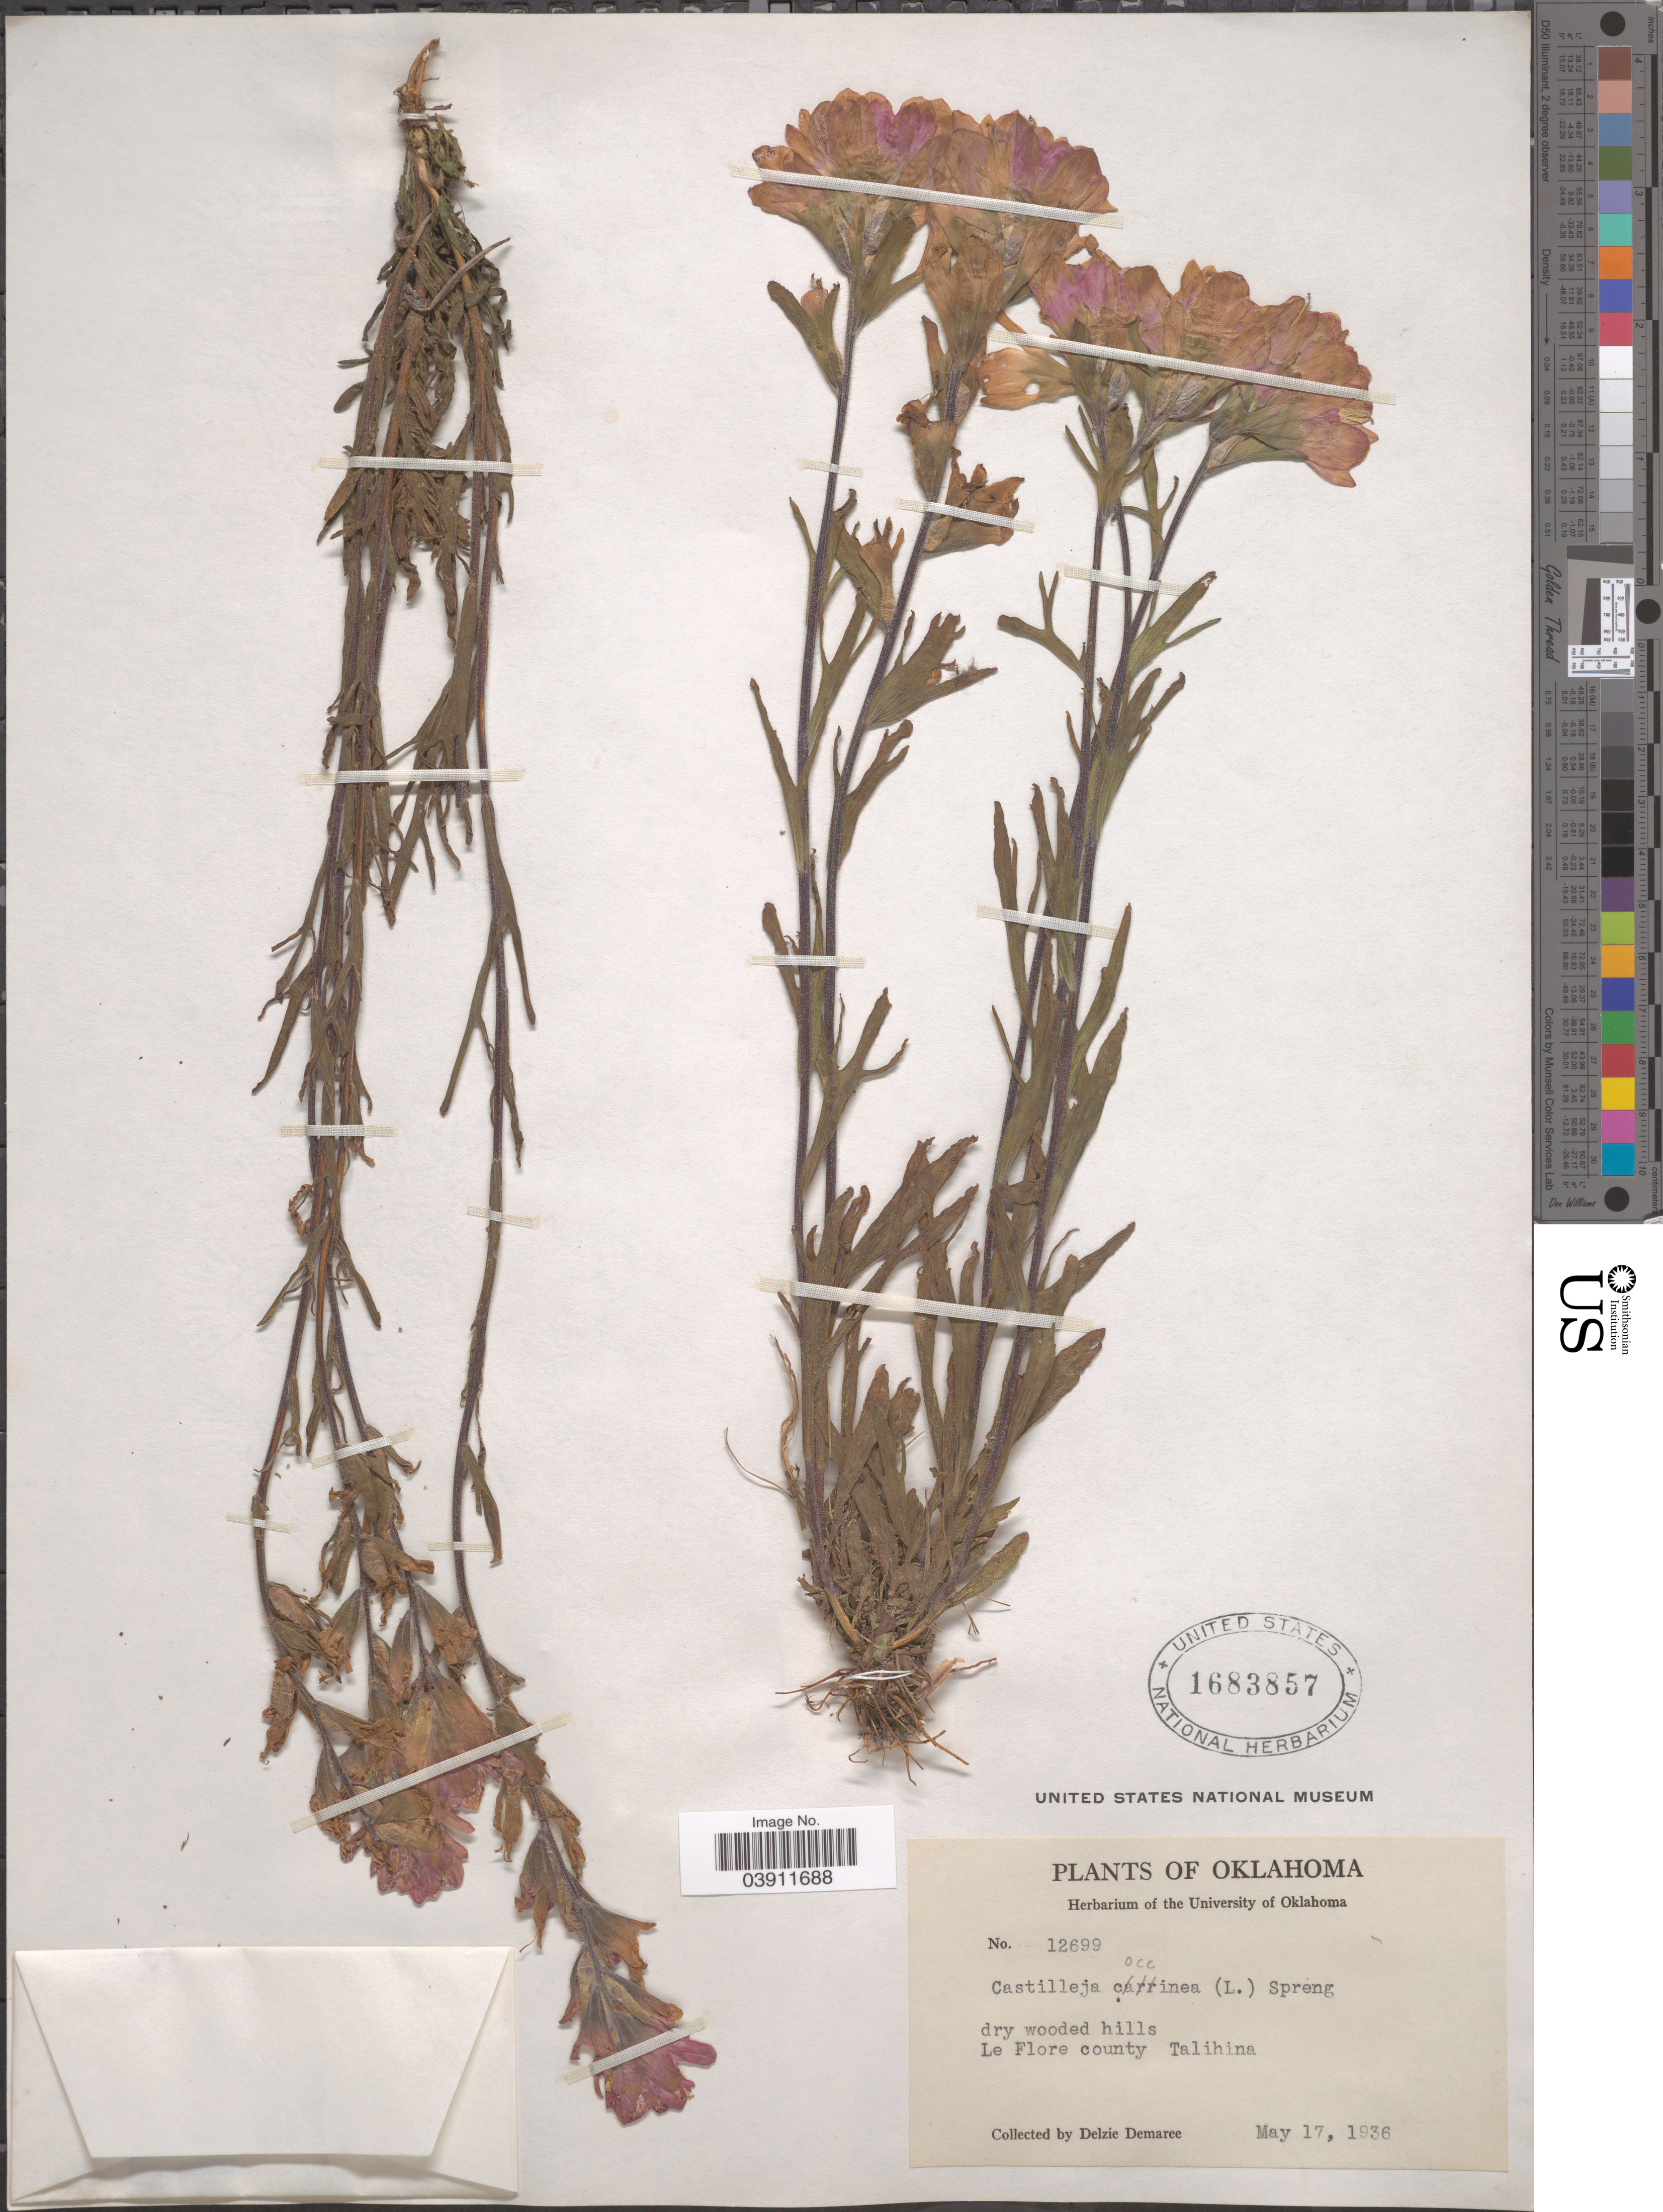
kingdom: Plantae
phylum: Tracheophyta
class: Magnoliopsida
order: Lamiales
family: Orobanchaceae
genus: Castilleja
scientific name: Castilleja coccinea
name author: (L.) Spreng.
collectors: D. Demaree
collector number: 12699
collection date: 1936-05-17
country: United States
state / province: Oklahoma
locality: Le Flore county Talihina.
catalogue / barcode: US 1683857